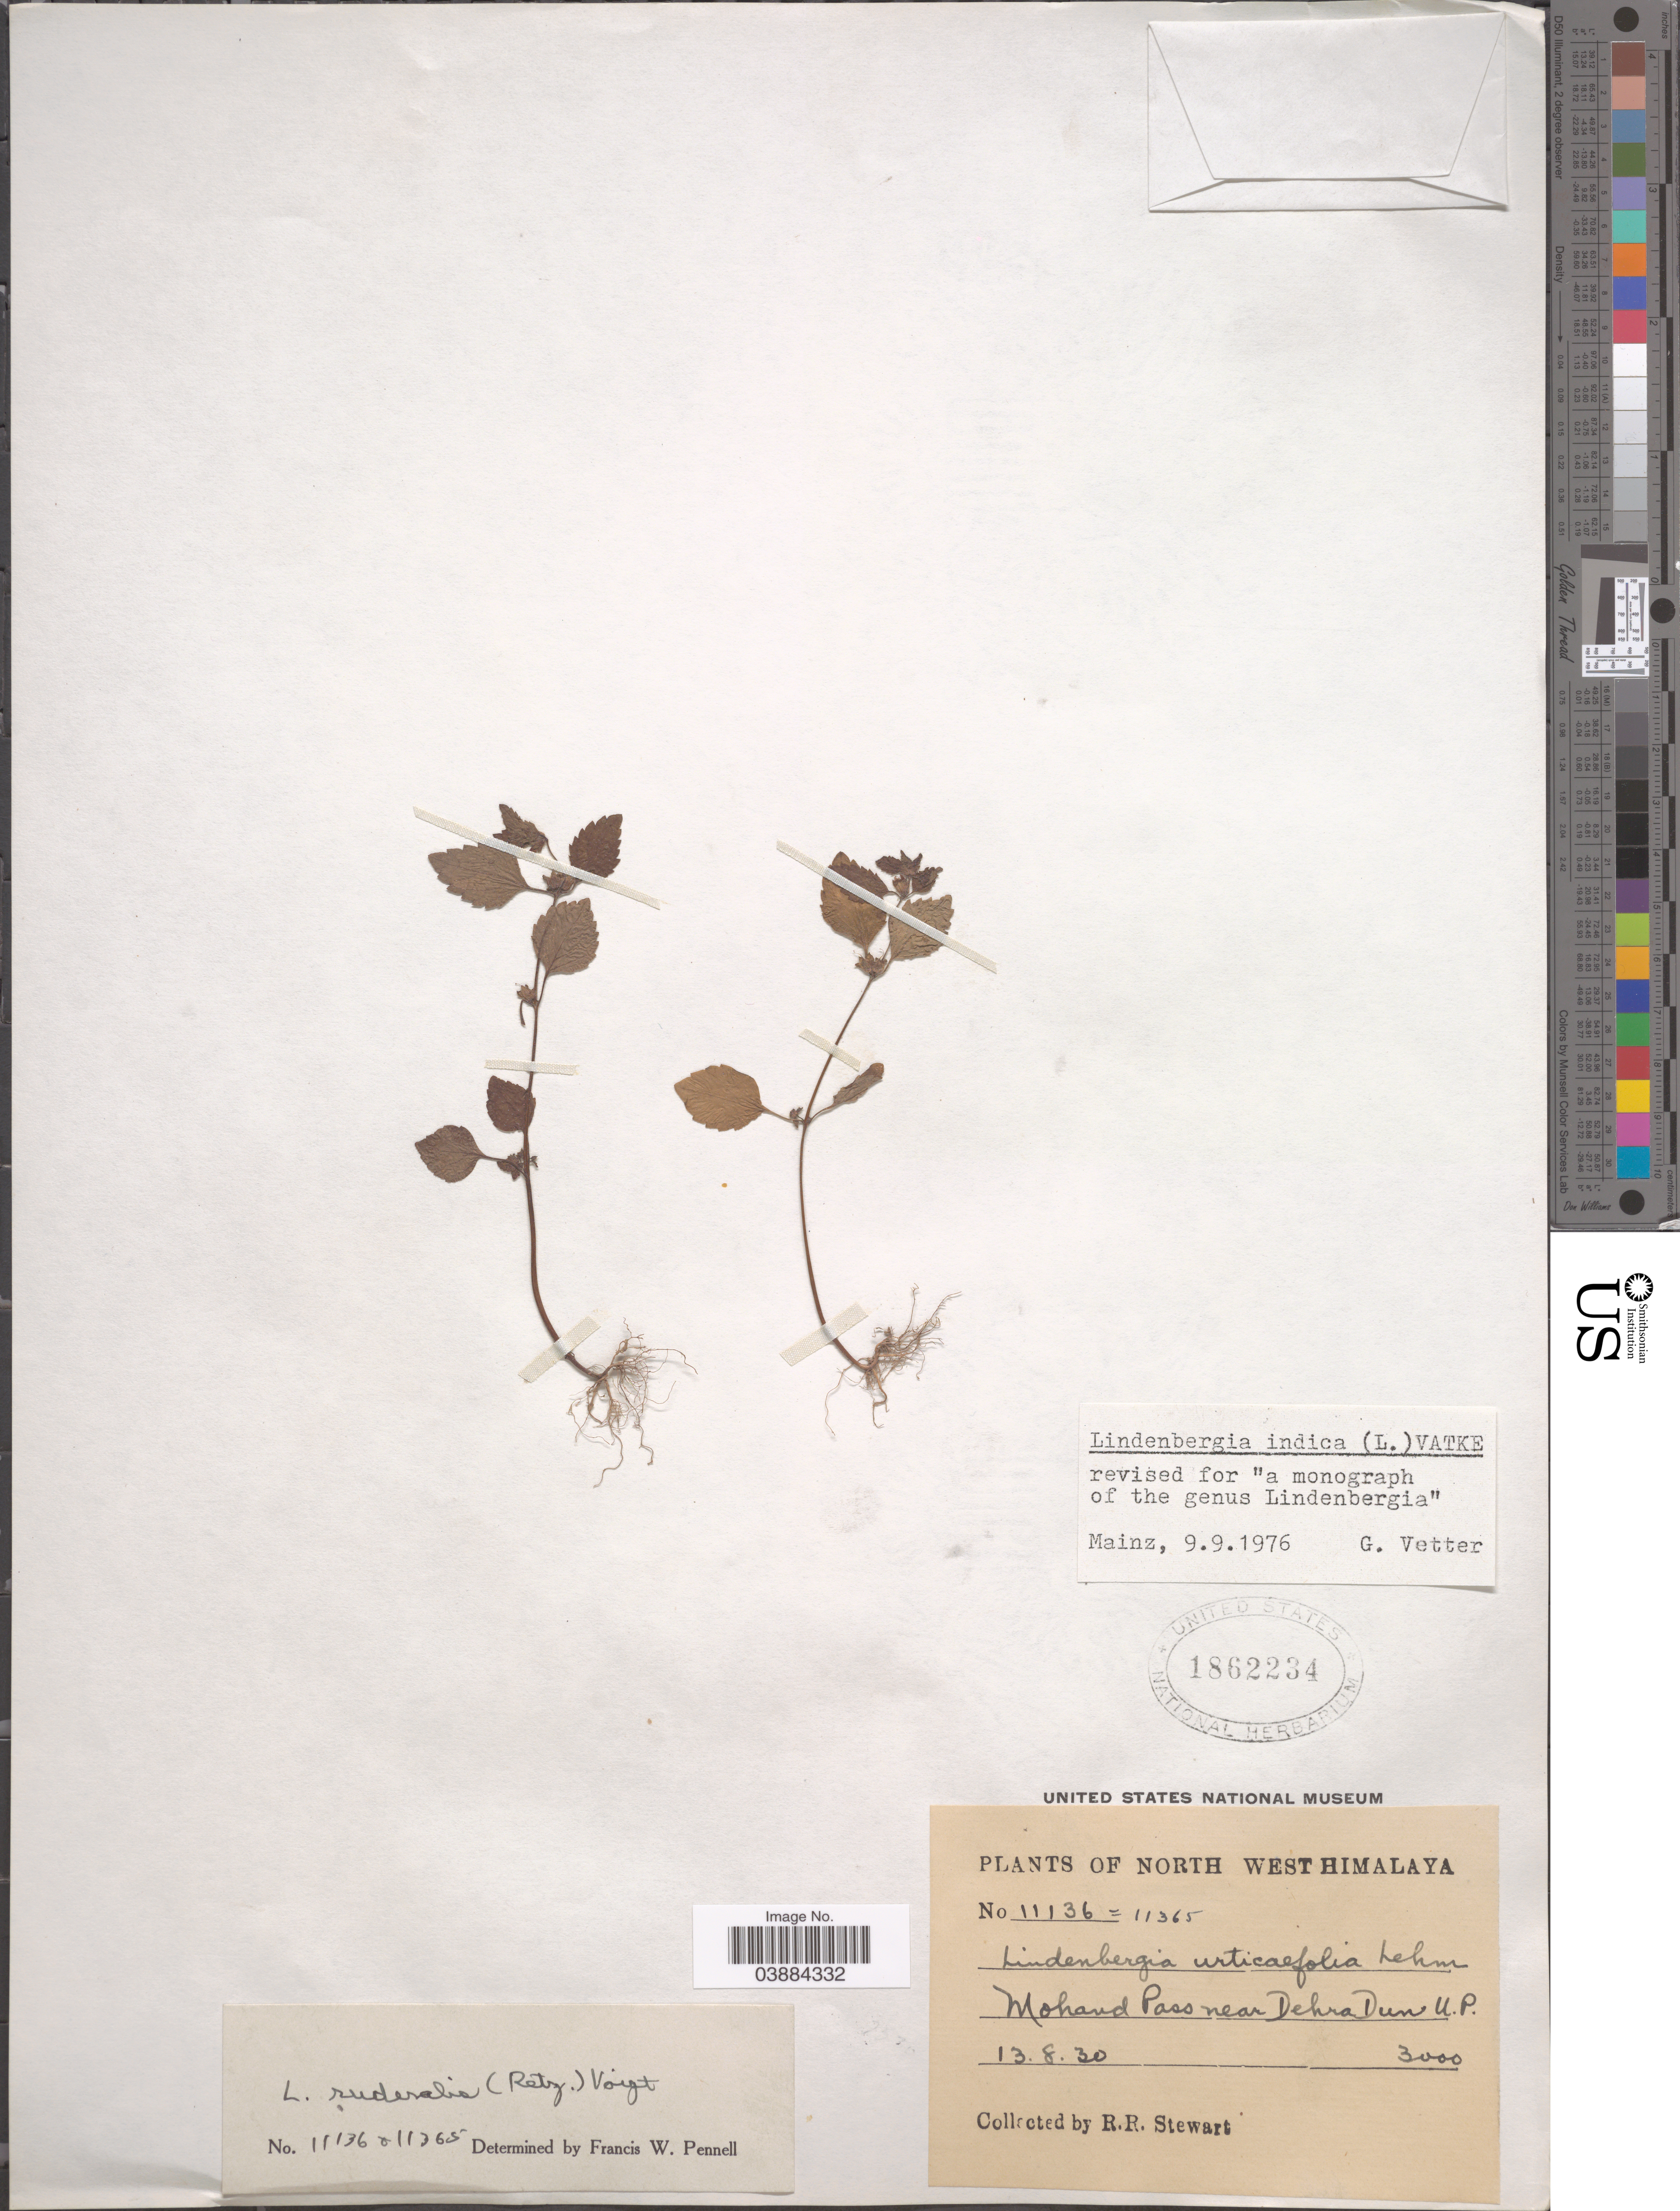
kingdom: Plantae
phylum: Tracheophyta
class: Magnoliopsida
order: Lamiales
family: Orobanchaceae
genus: Lindenbergia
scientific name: Lindenbergia indica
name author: (L.) Vatke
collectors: R. Stewart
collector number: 11136=11365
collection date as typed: Transcribed d/m/y: 13/8/30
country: India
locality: North West Himalaya. Mohand Pass near Dehra Dun U.P.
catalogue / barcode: US 1862234